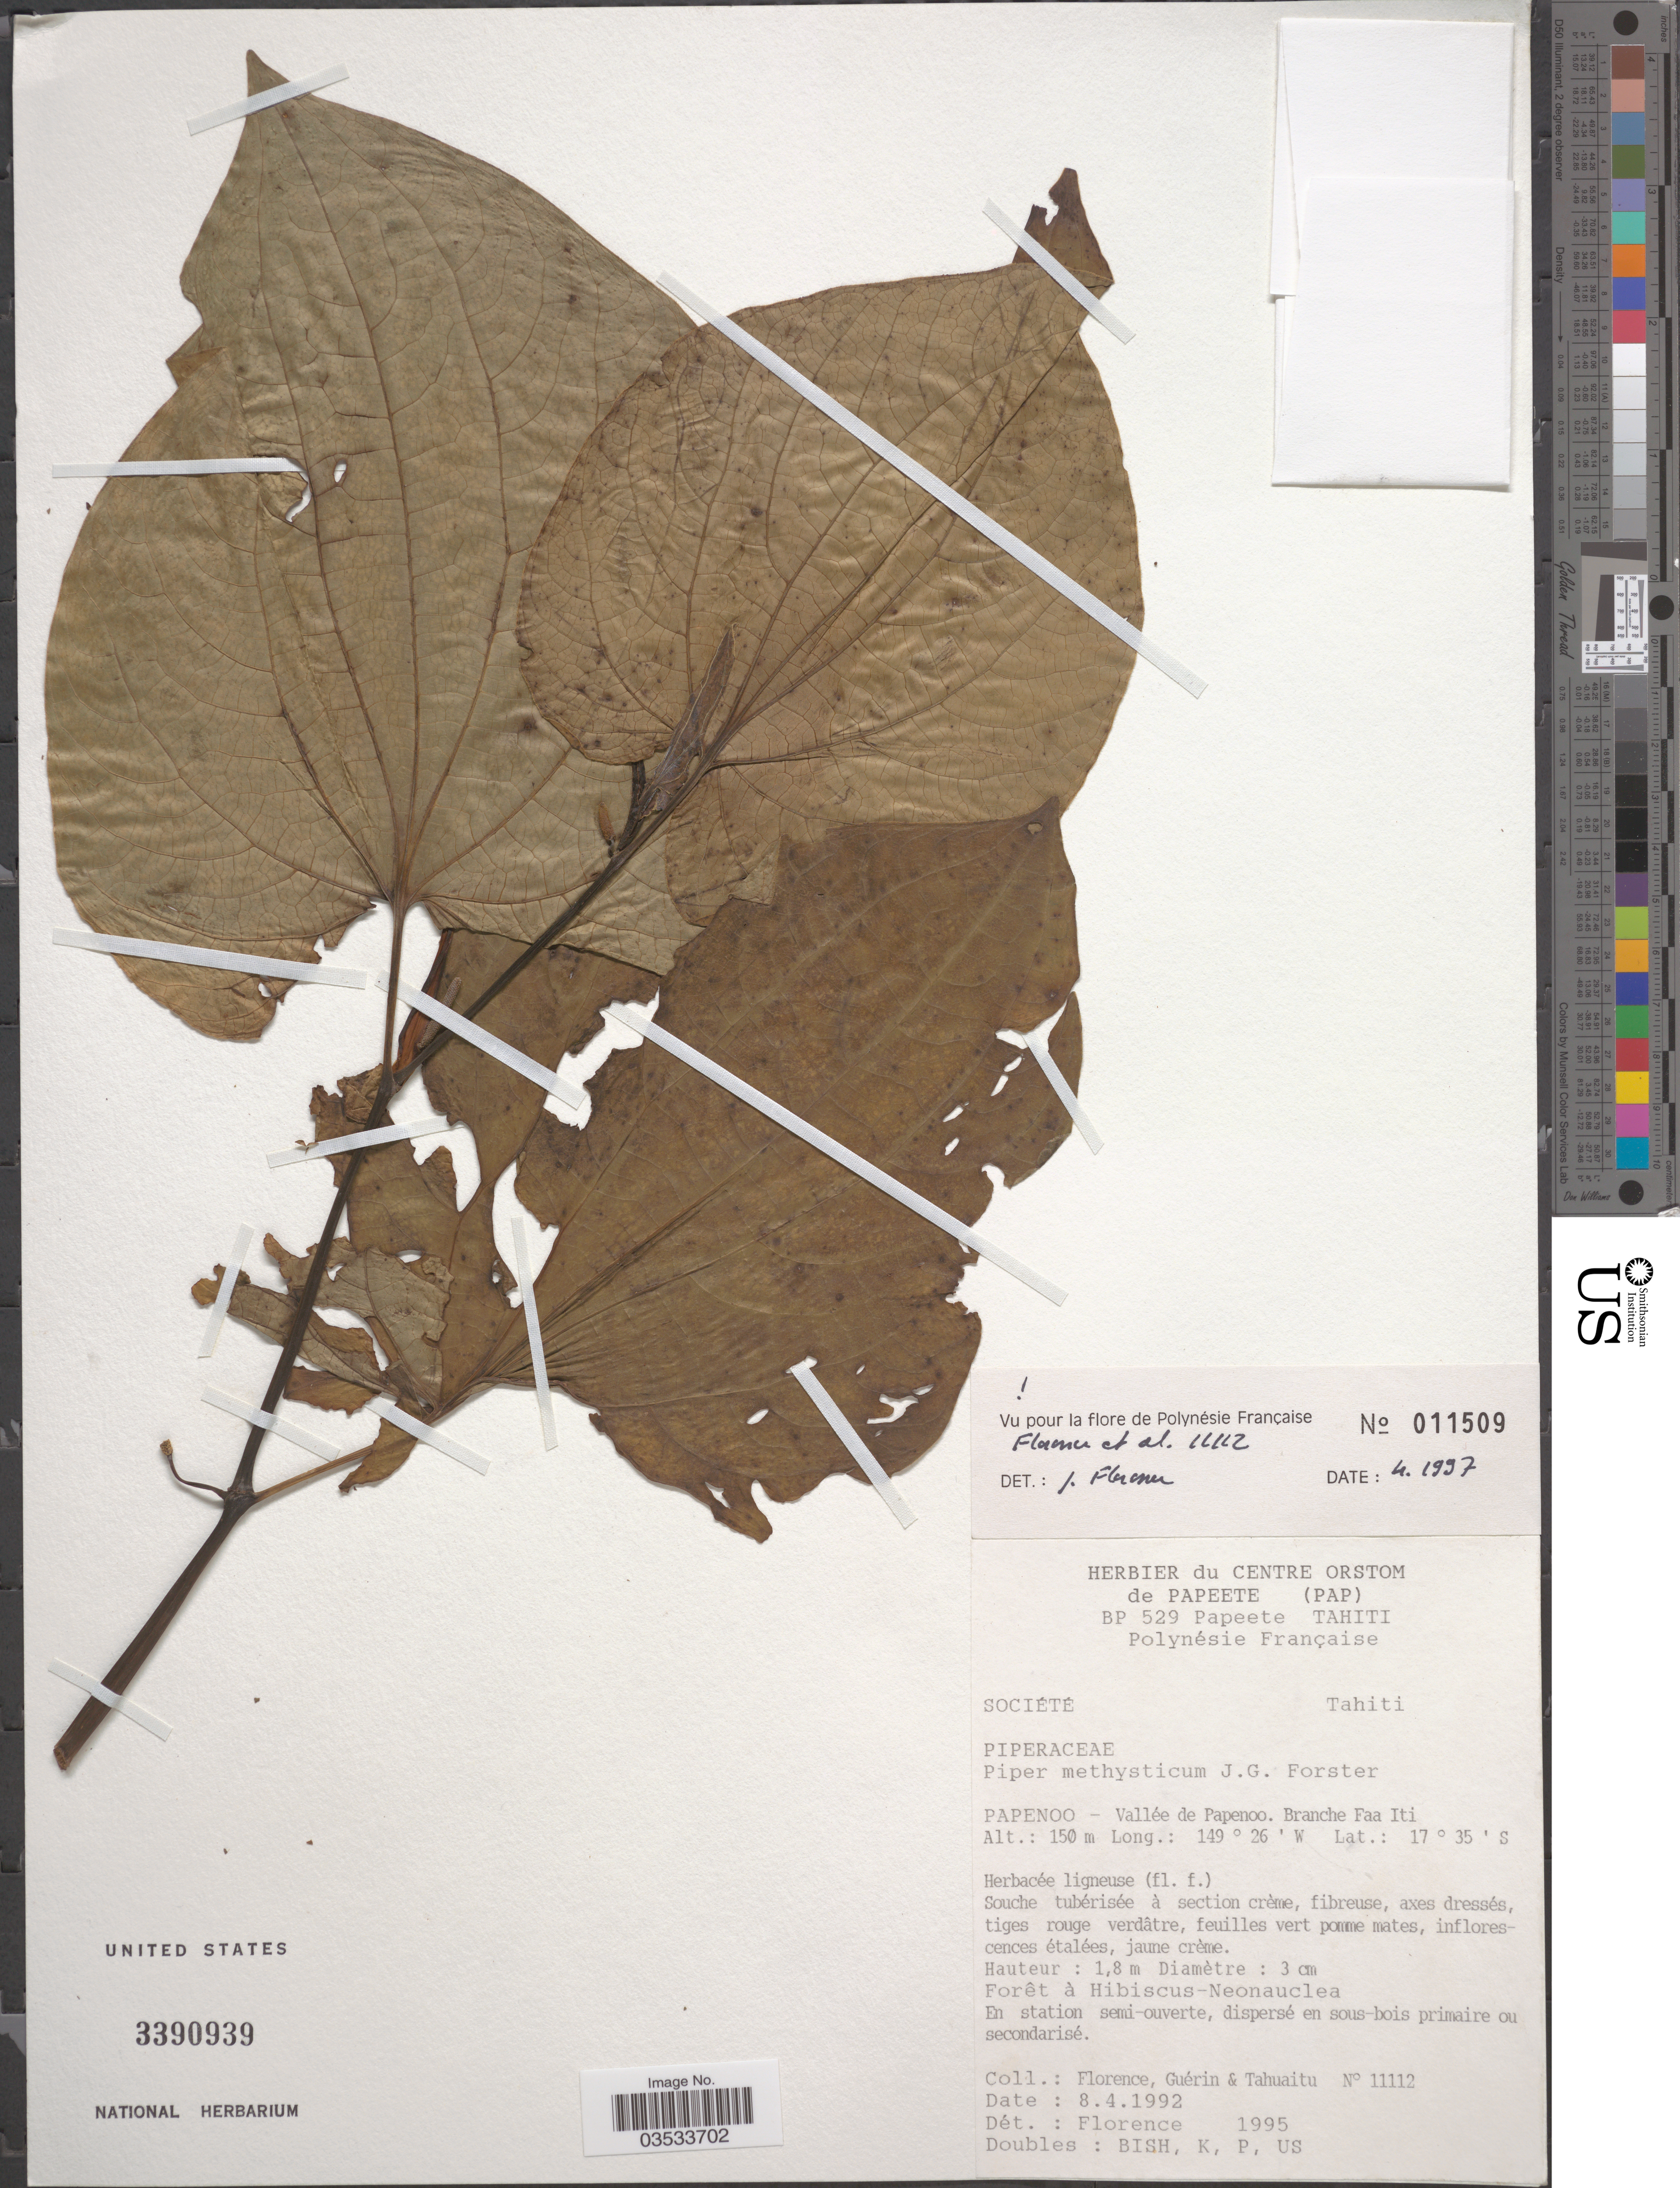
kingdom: Plantae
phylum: Tracheophyta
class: Magnoliopsida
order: Piperales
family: Piperaceae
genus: Piper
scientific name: Piper methysticum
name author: J.R. Forst. & G. Forst.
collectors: -. Florence, J. B. Guérin & -. Tahuaitu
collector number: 11112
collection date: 1992-04-08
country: French Polynesia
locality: Société Tahiti. Papenoo - Vallée de Papenoo. Branche Faa Iti.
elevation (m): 150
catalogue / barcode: US 3390939